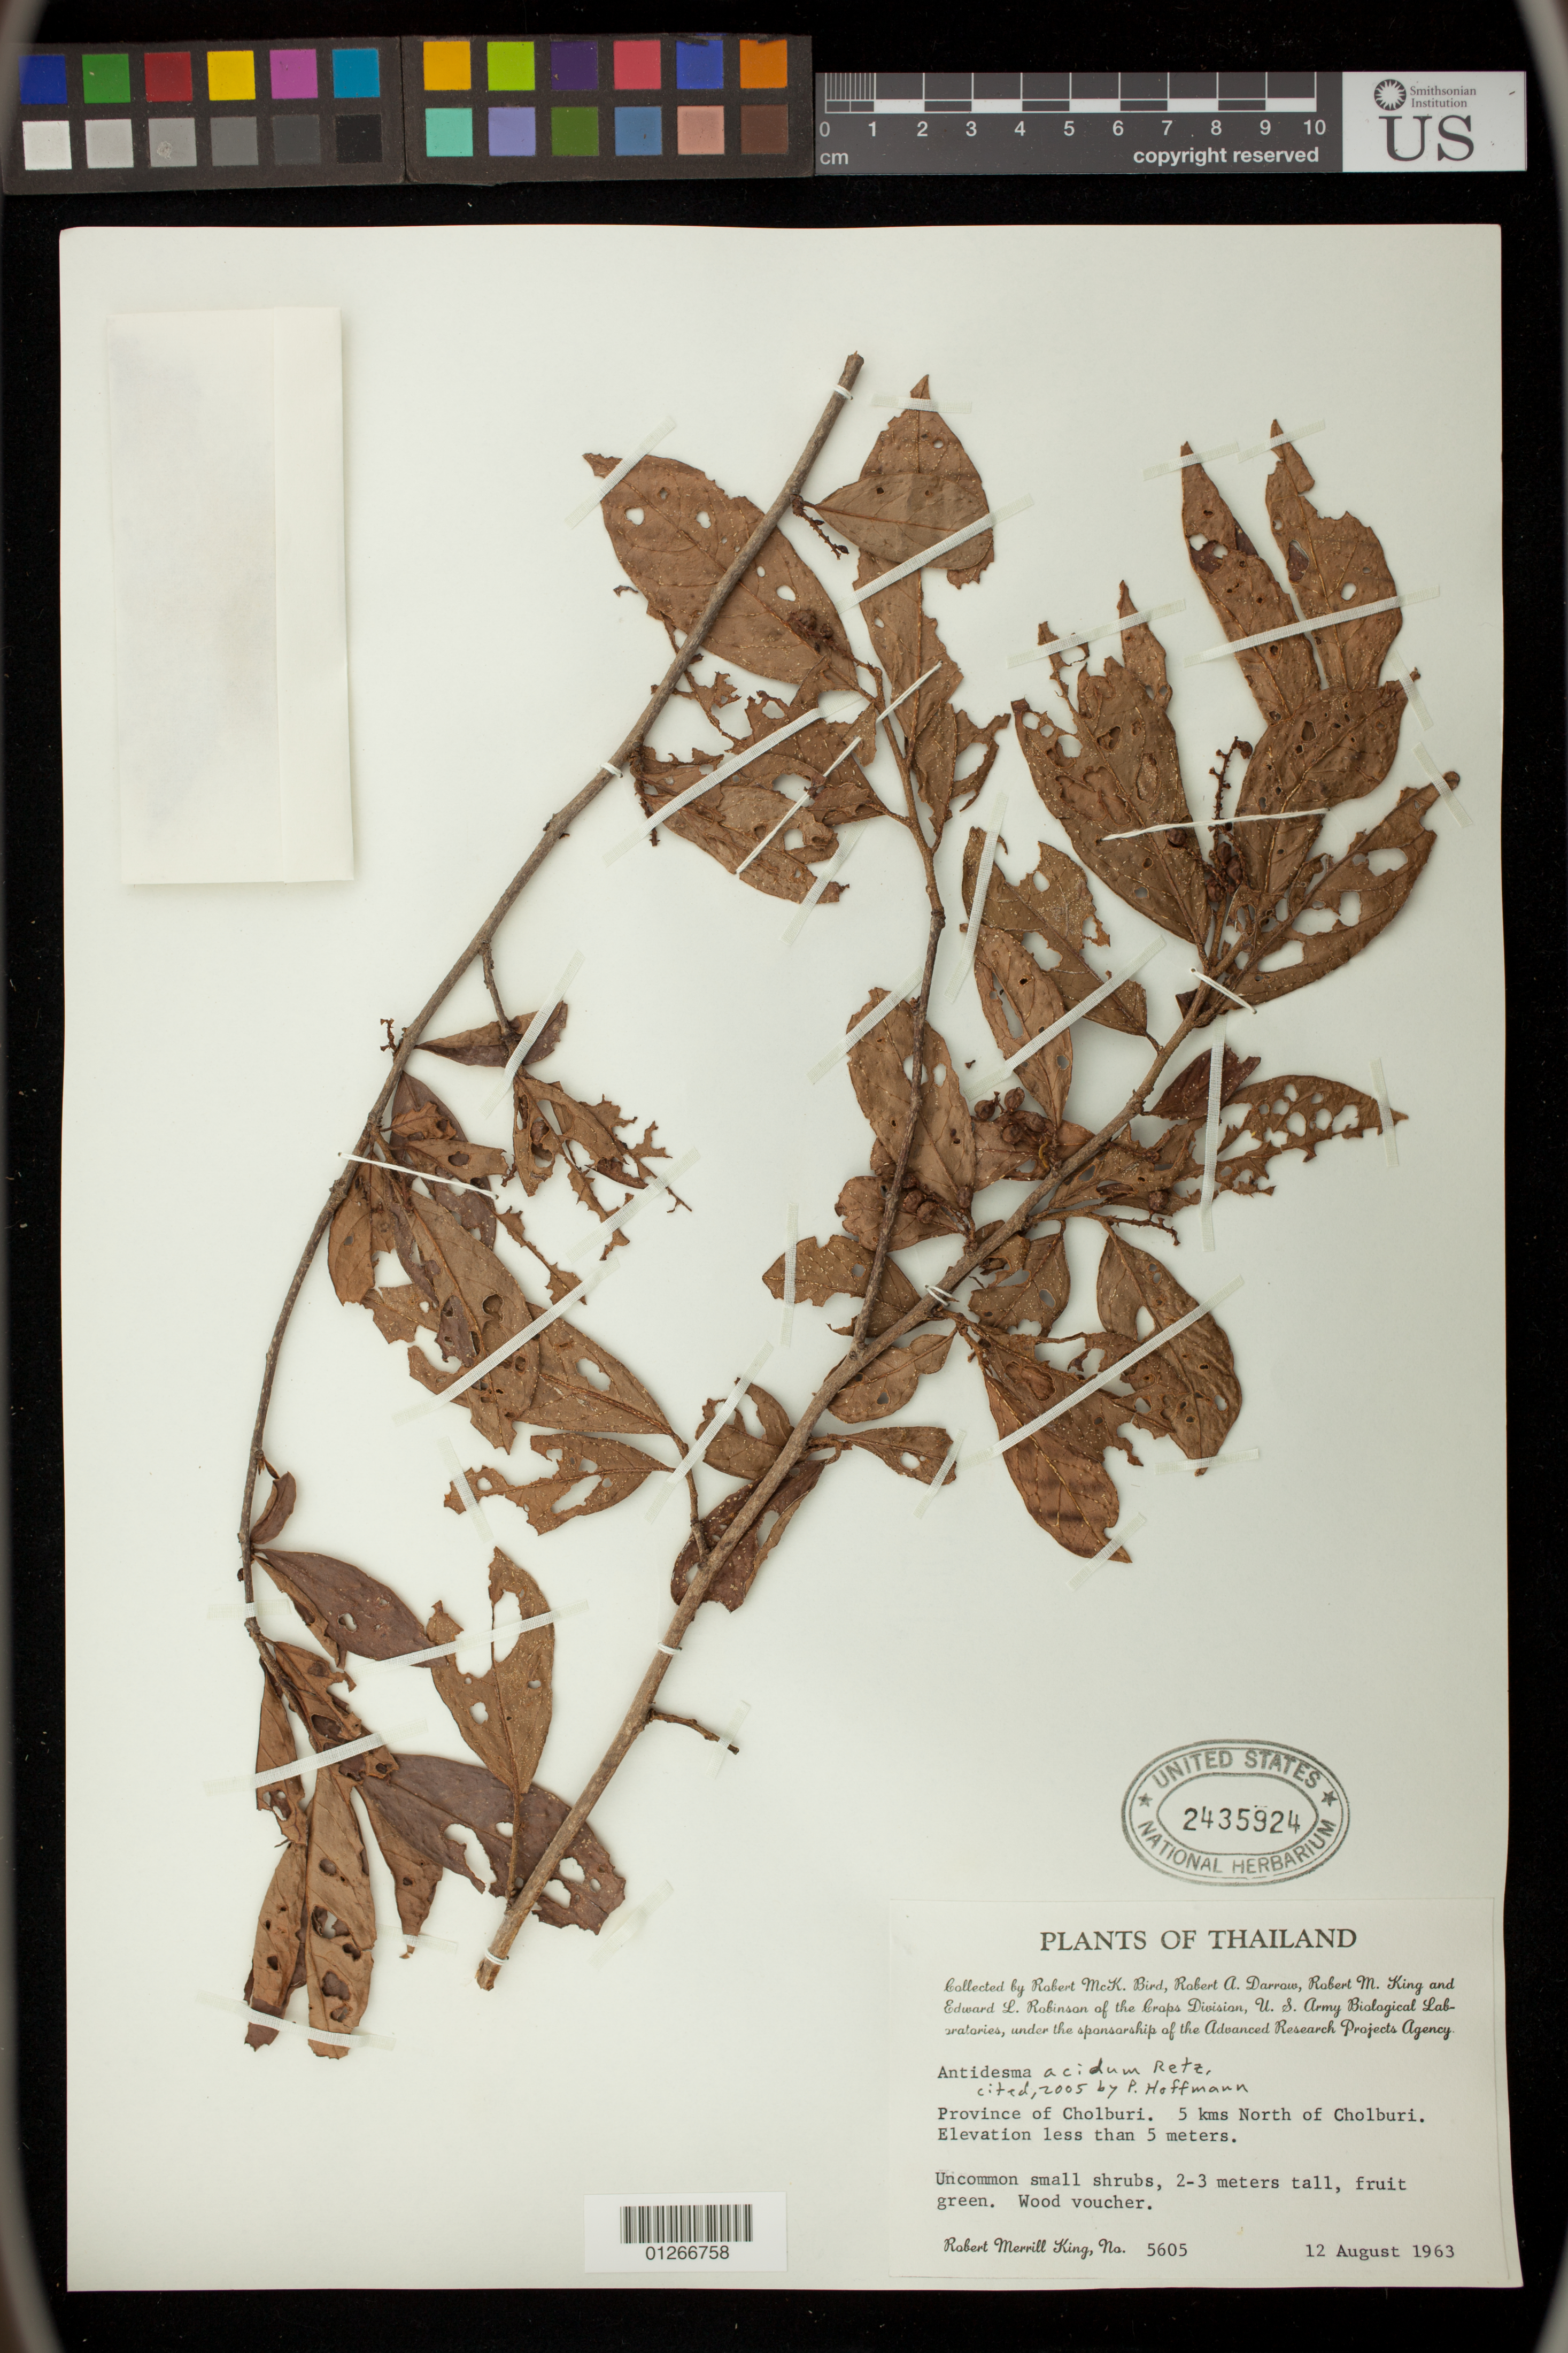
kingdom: Plantae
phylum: Tracheophyta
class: Magnoliopsida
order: Malpighiales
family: Phyllanthaceae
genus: Antidesma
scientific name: Antidesma acidum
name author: Retz.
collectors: R. M. King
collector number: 5605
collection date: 1963-08-12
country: Thailand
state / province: Chon Buri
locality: Province of Cholburi. 5 kms North of Cholburi.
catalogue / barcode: US 2435924